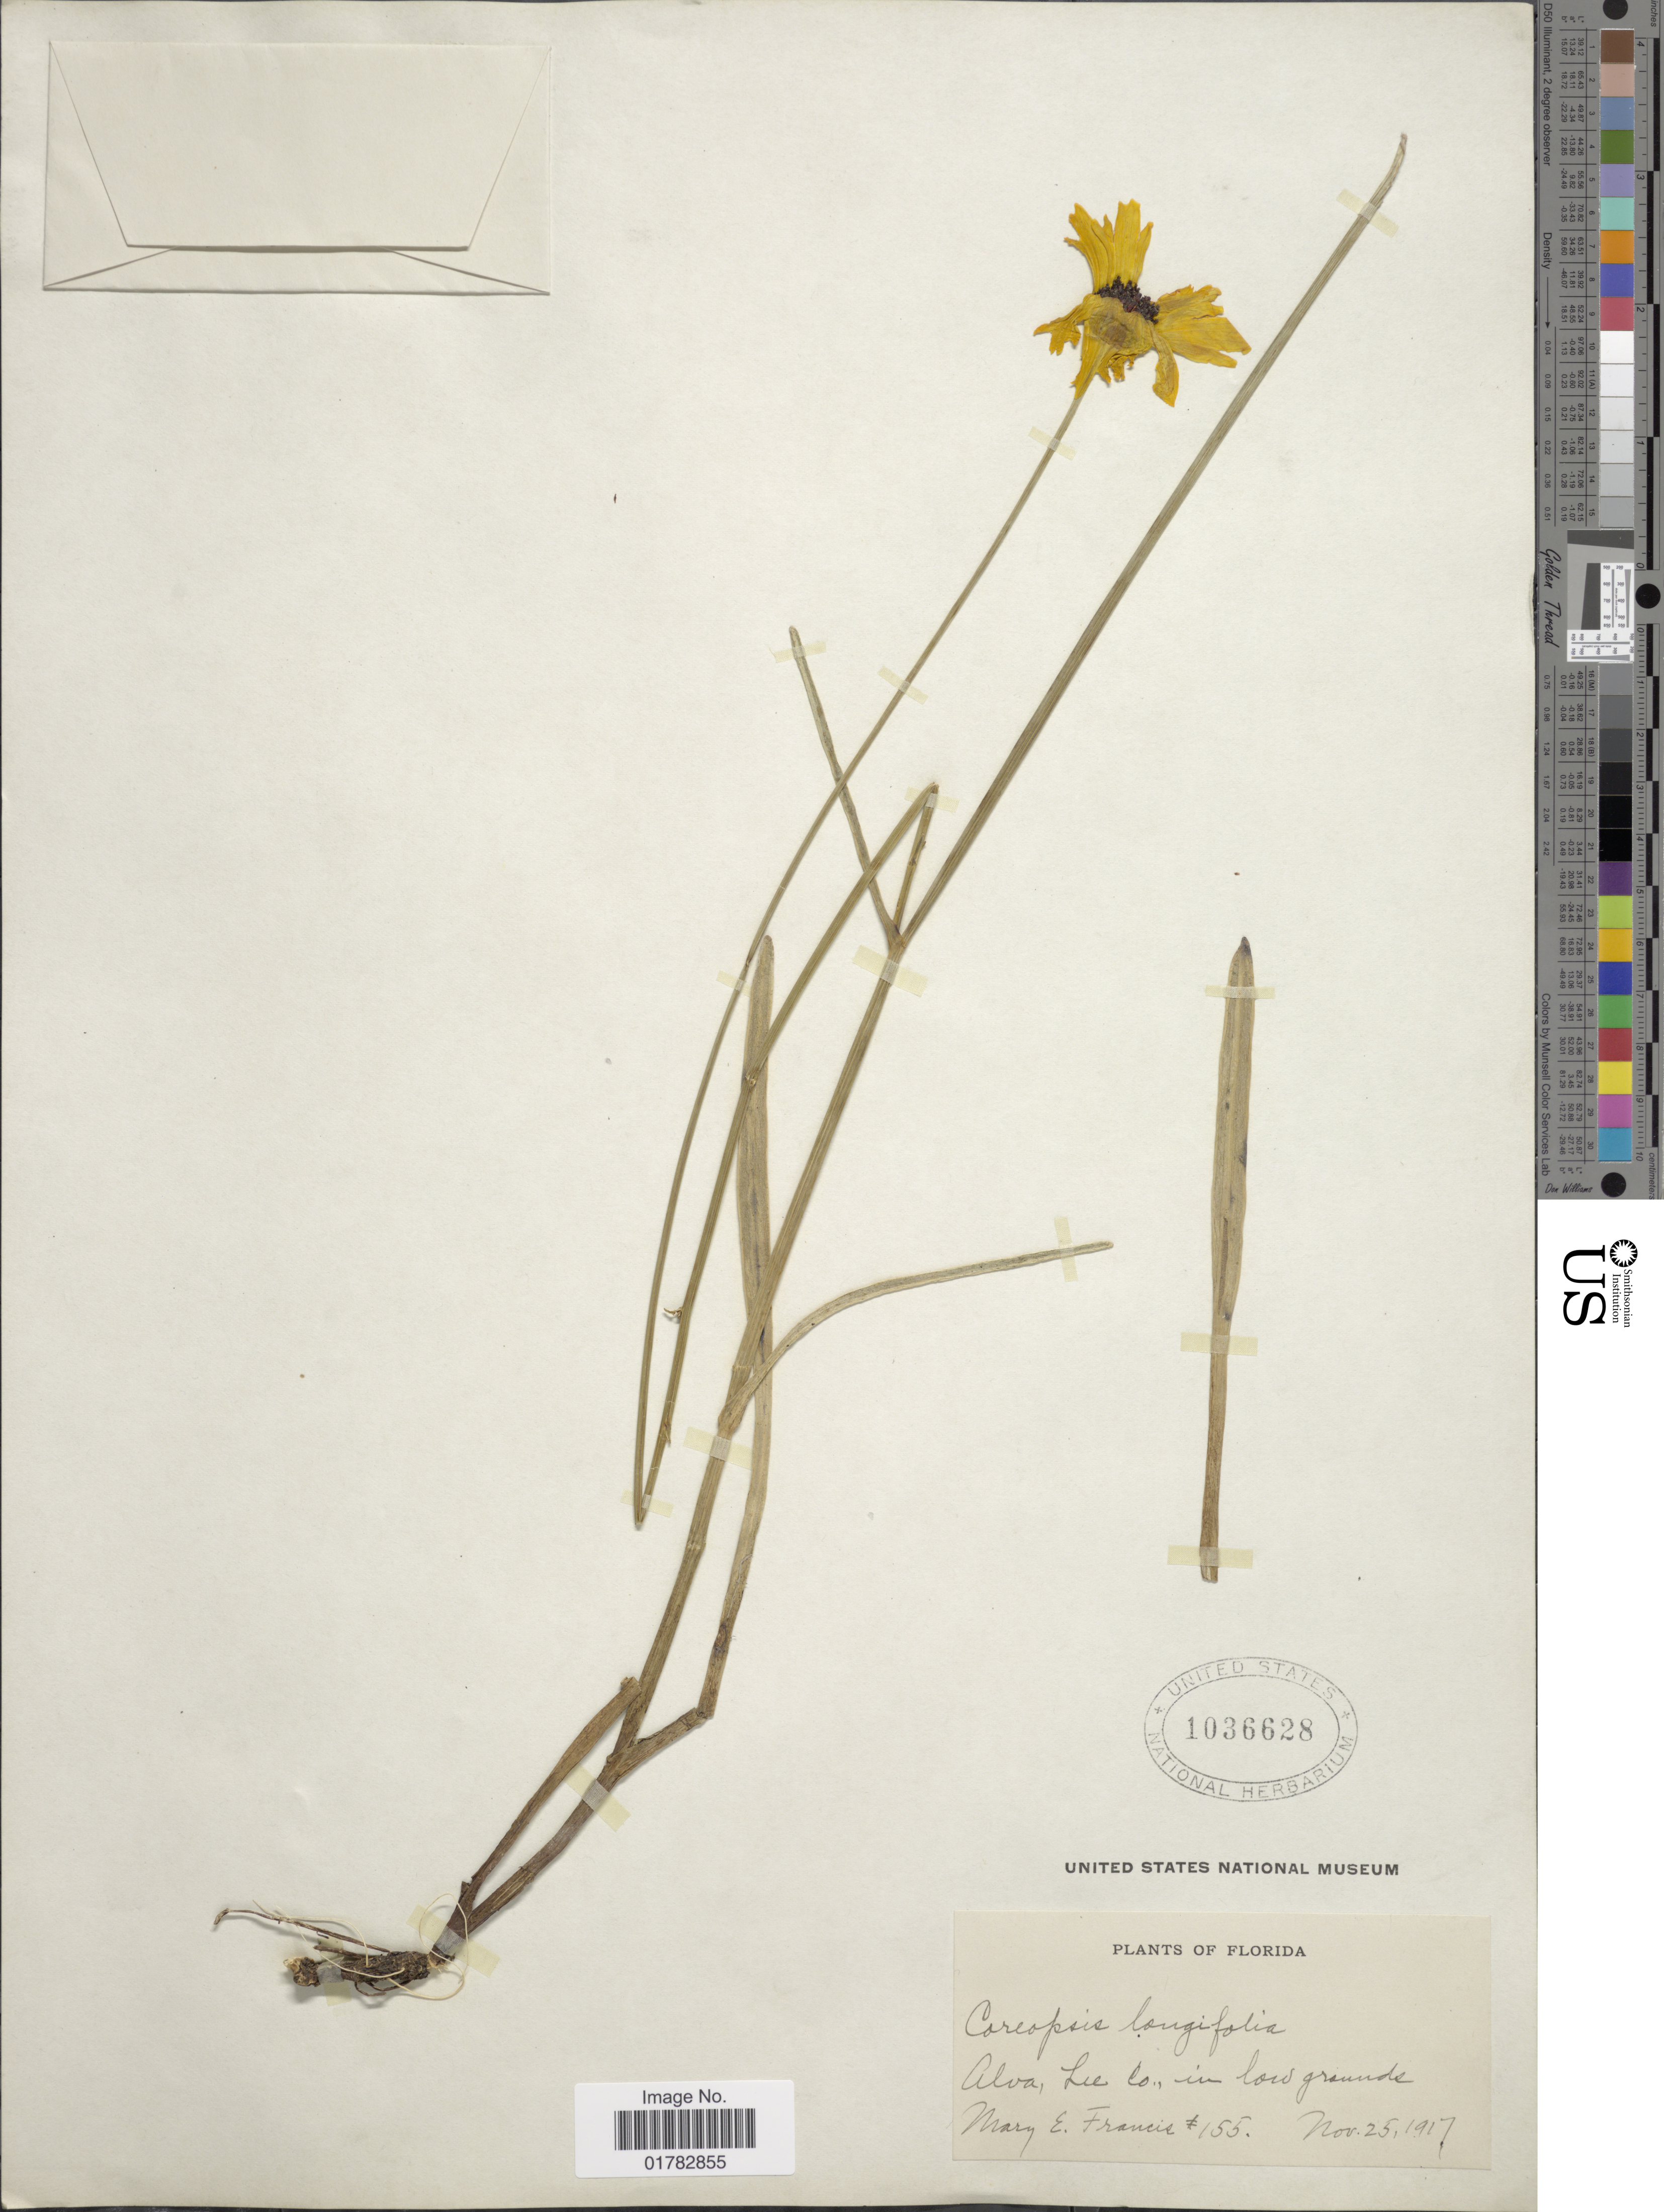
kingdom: Plantae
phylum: Tracheophyta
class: Magnoliopsida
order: Asterales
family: Asteraceae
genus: Coreopsis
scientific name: Coreopsis longifolia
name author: Small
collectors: M. E. Francis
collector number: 155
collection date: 1917-11-25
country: United States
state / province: Florida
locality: Alva, Lee Co., in low grounds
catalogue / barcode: US 1036628